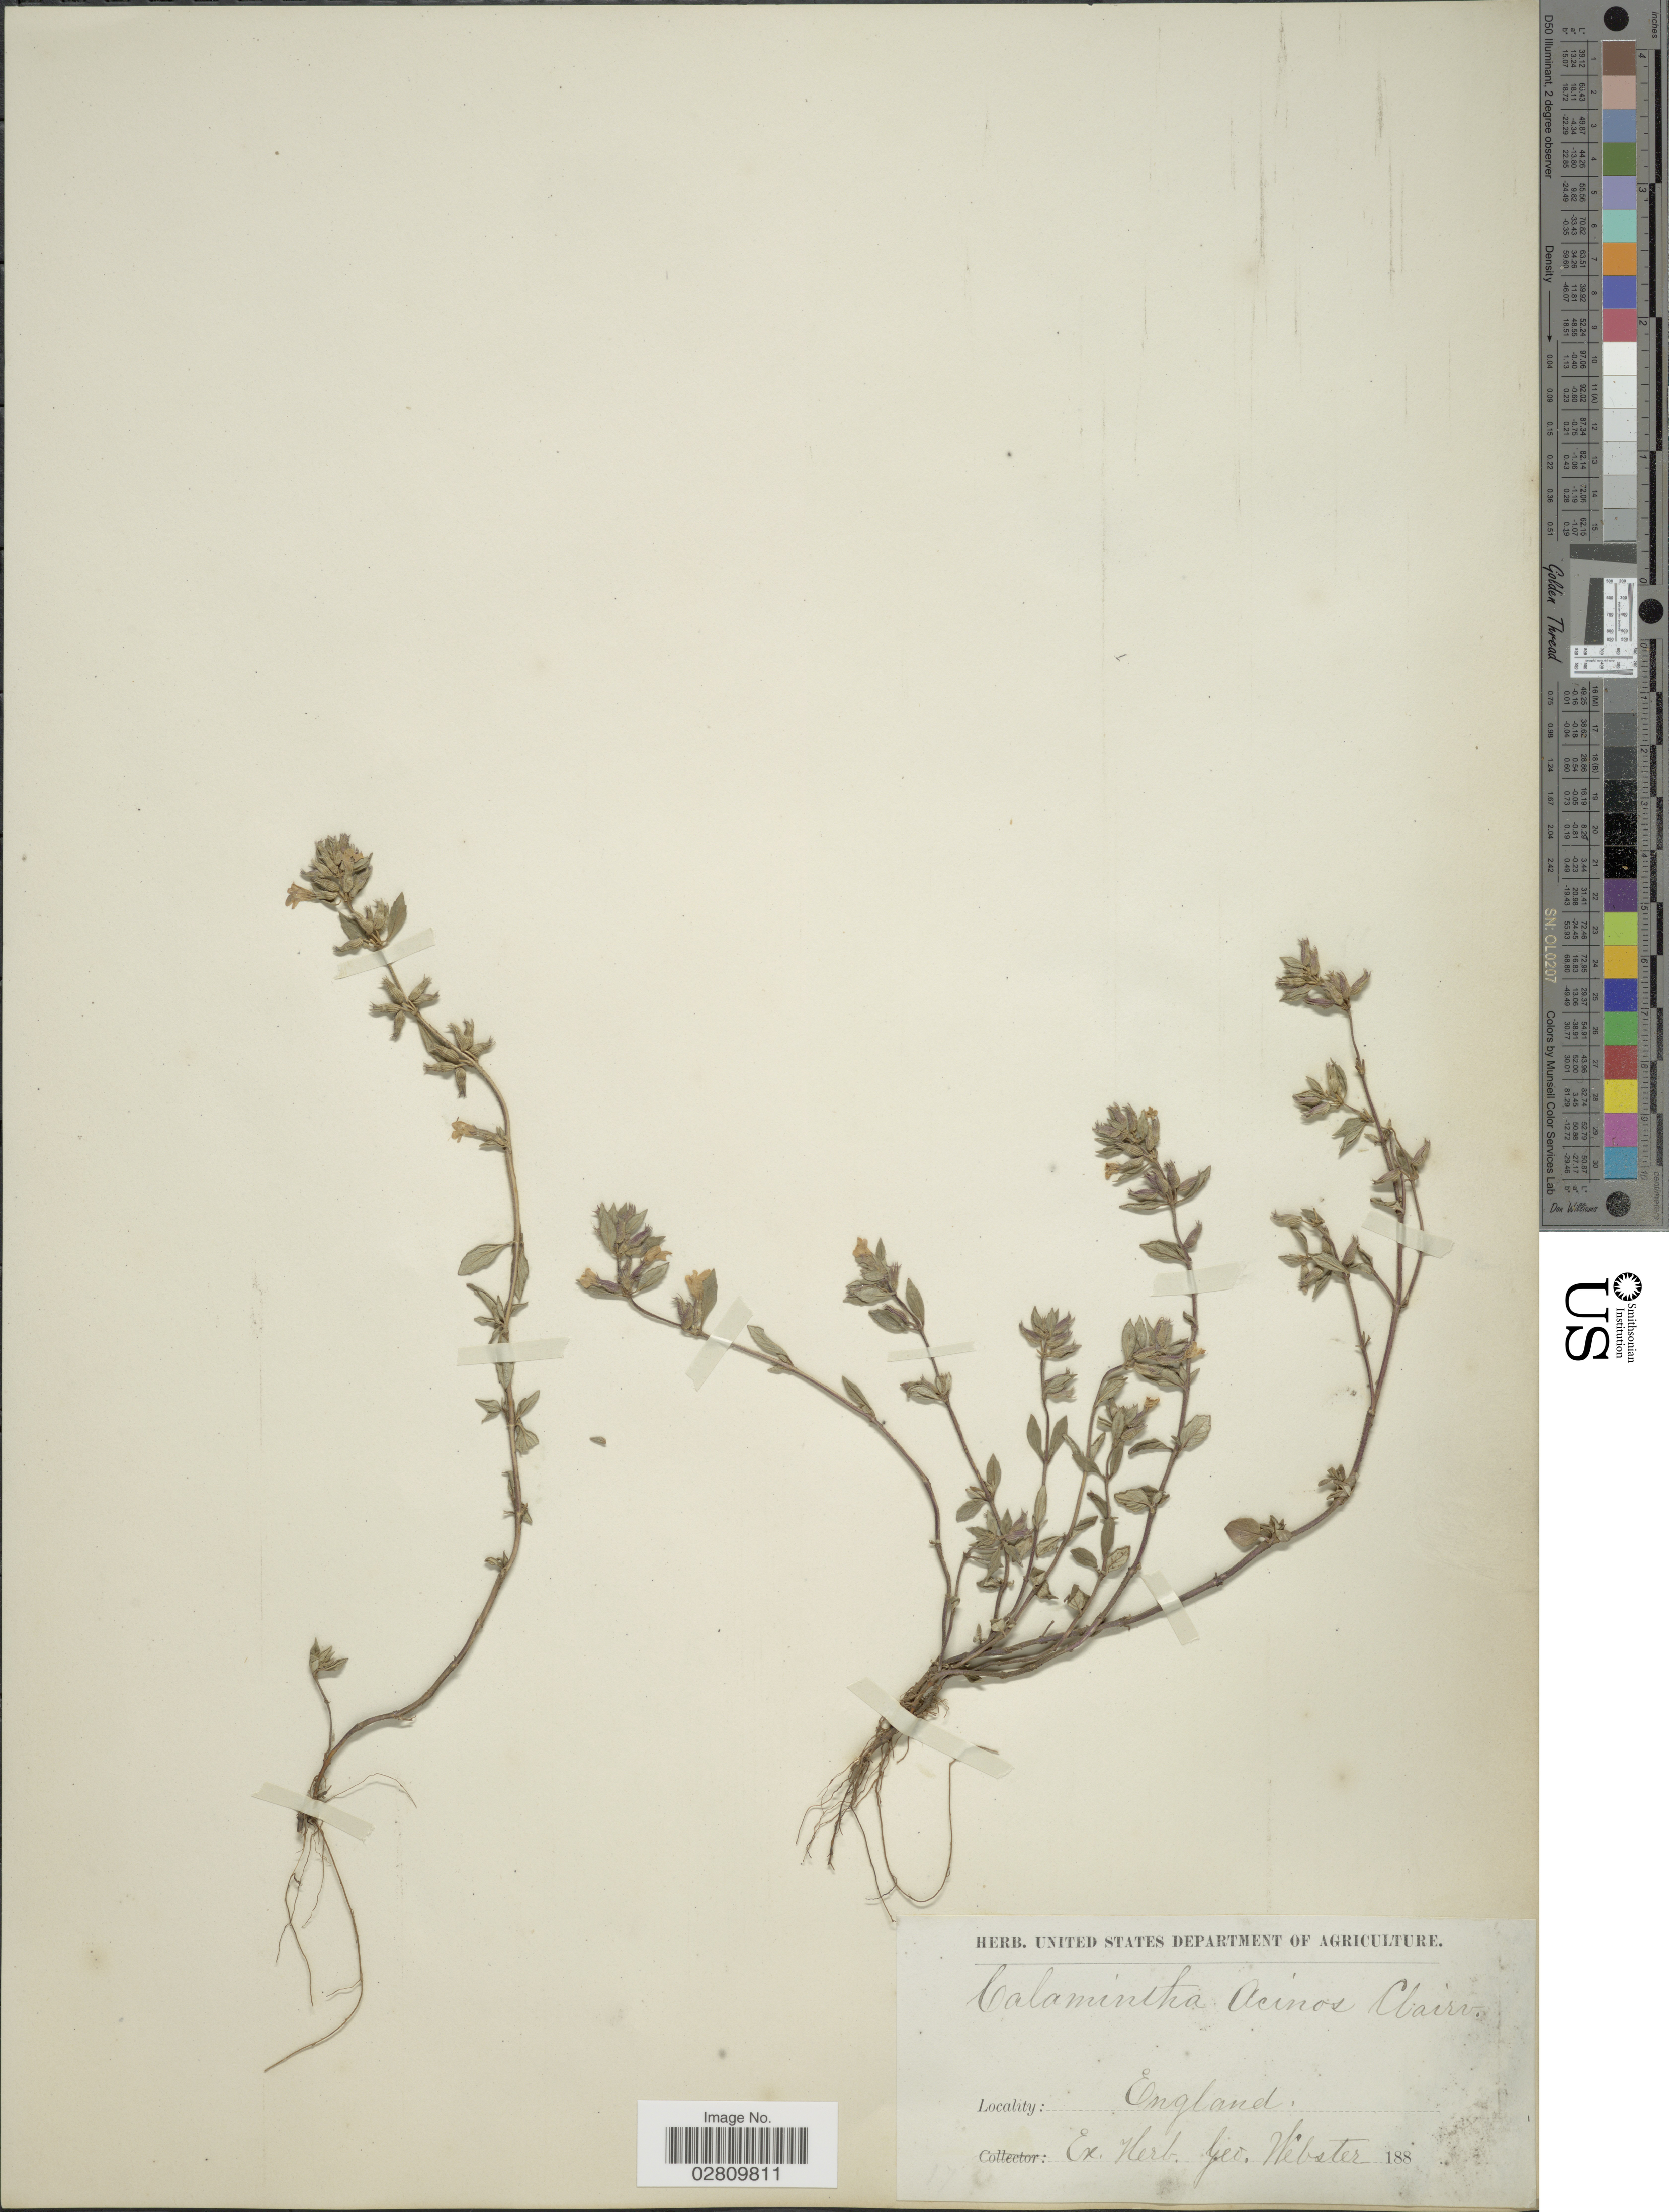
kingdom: Plantae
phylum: Tracheophyta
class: Magnoliopsida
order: Lamiales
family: Lamiaceae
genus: Acinos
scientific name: Acinos acinos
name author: (L.) Huth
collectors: ex herb. Geo. Webster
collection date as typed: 188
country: United Kingdom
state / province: England